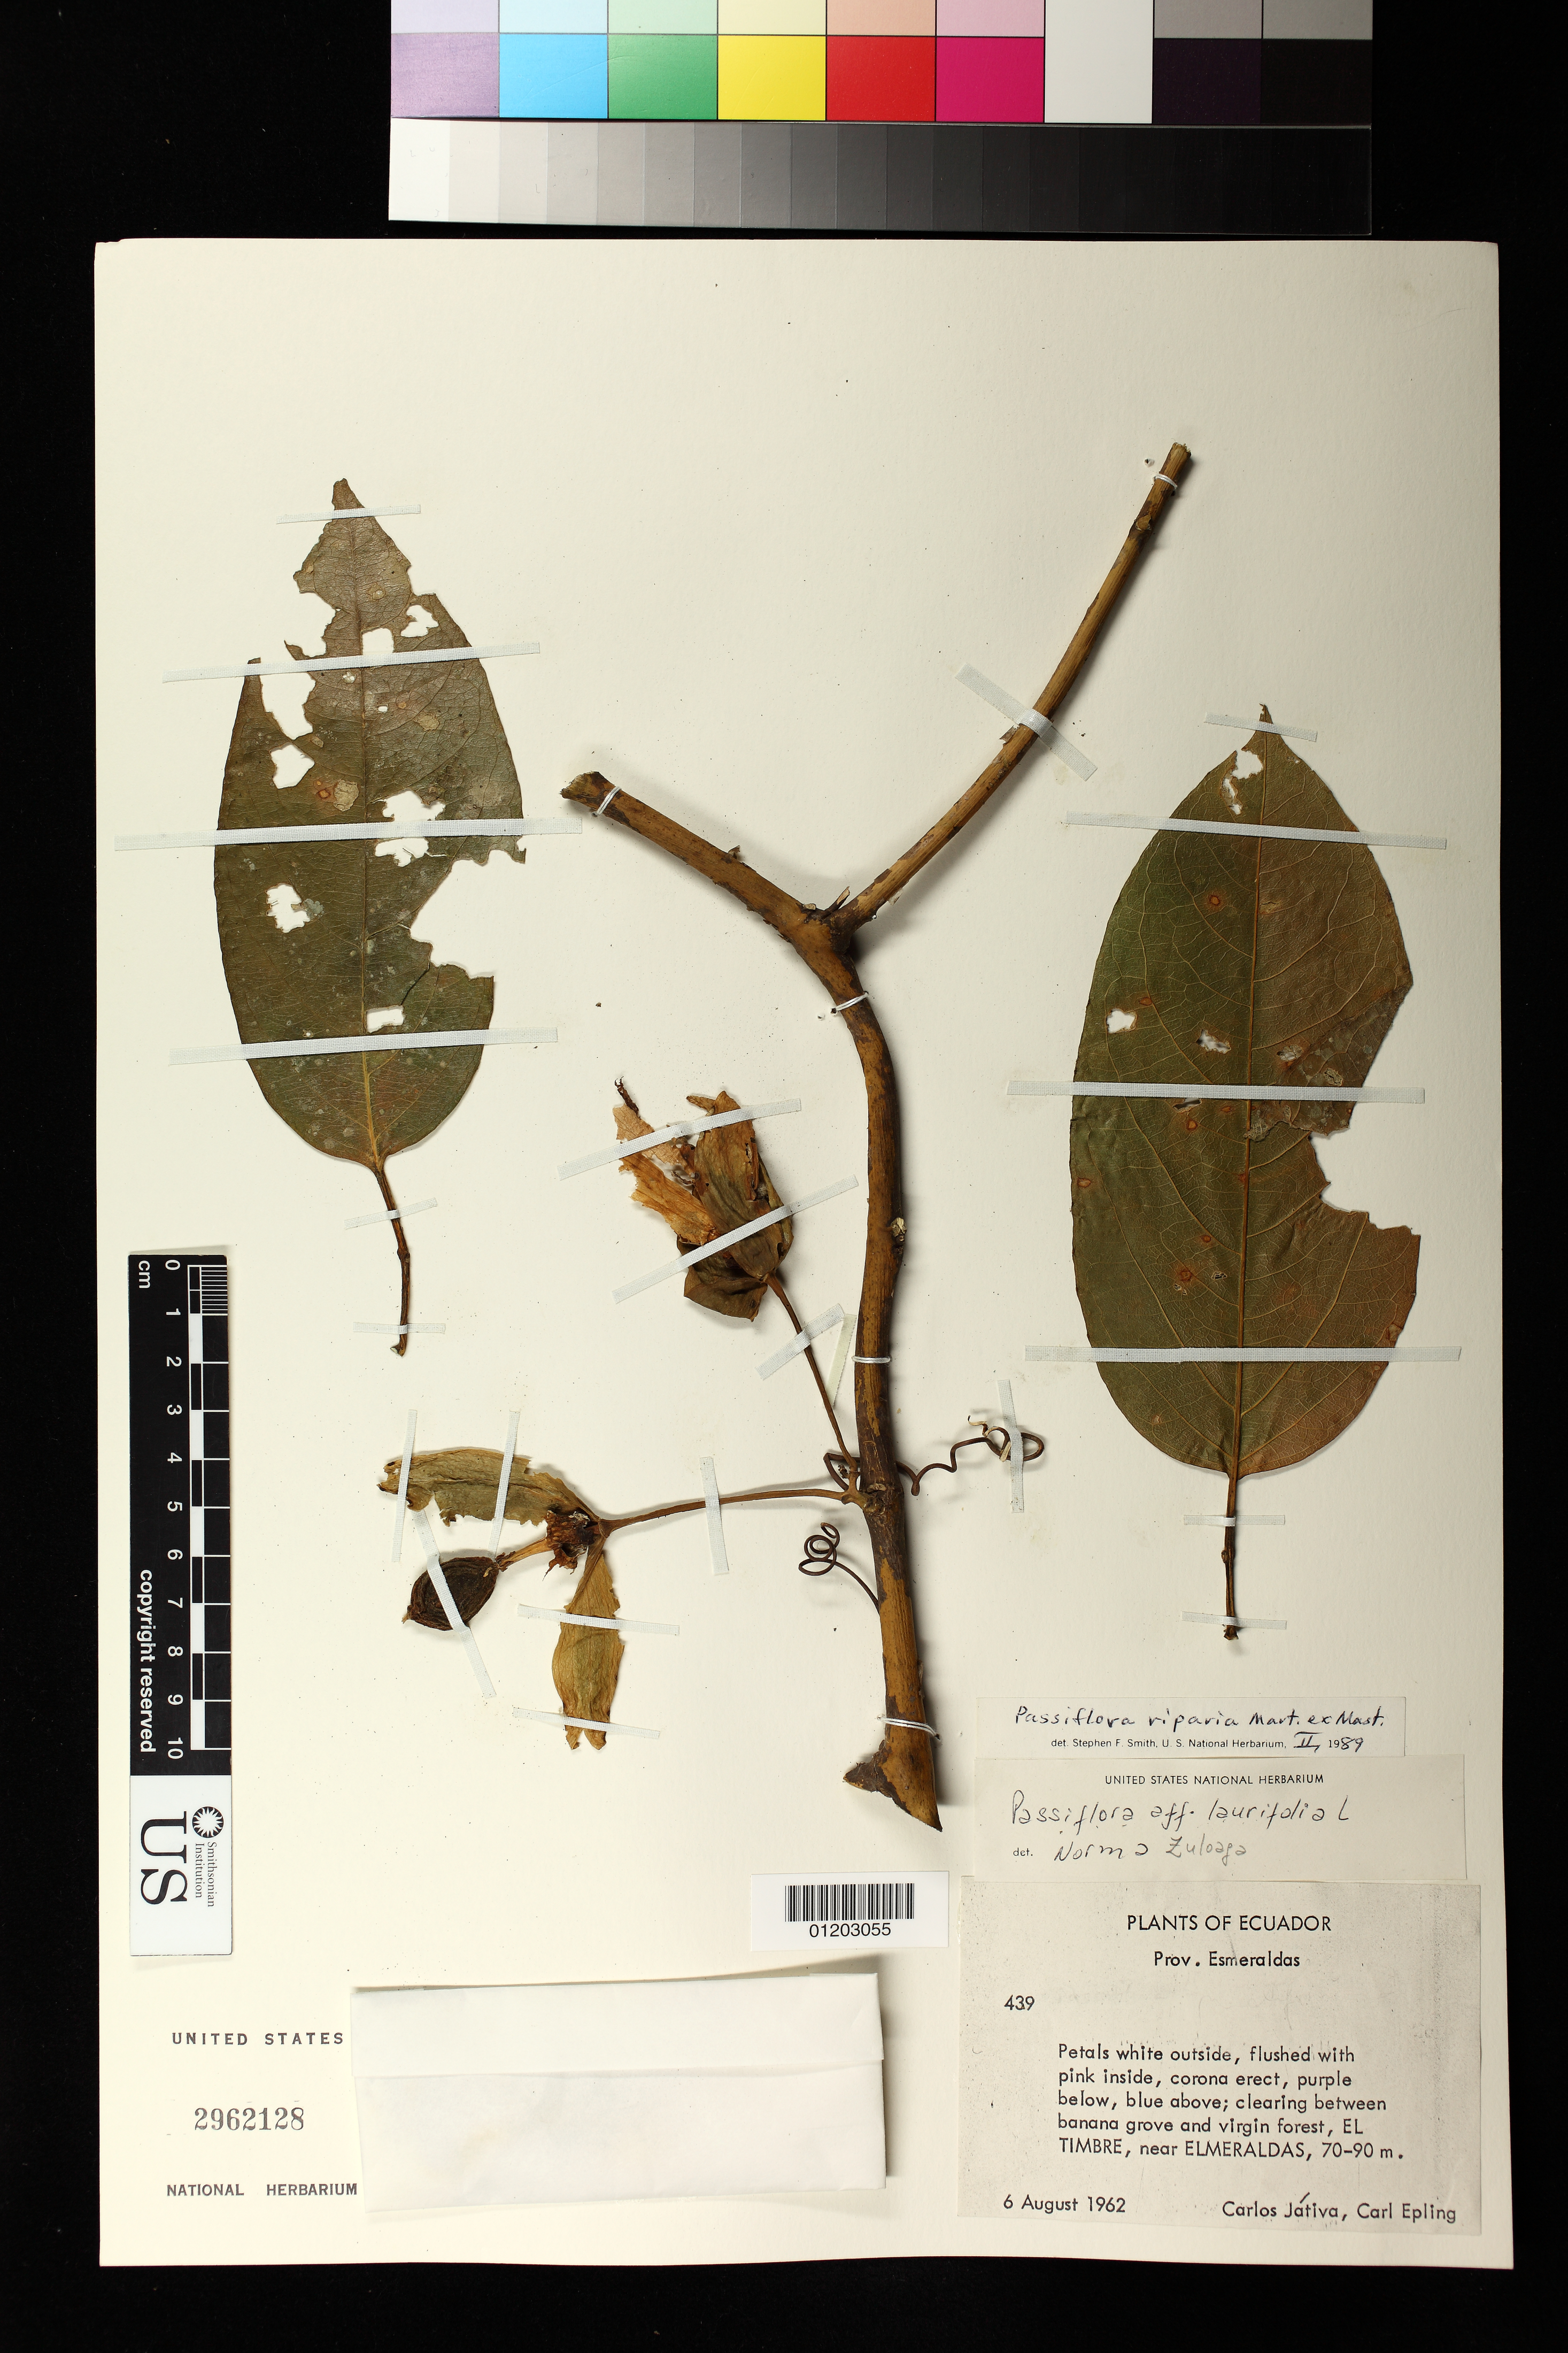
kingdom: Plantae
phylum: Tracheophyta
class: Magnoliopsida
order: Malpighiales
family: Passifloraceae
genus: Passiflora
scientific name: Passiflora riparia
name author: Mart. ex Mast.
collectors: C. D. Játiva & C. C. Epling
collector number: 439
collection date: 1962-08-06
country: Ecuador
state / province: Esmeraldas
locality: Clearing between banana grove and virgin forest, El Timbre, near Elmeraldas, 70-90 m.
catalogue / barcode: US 2962128